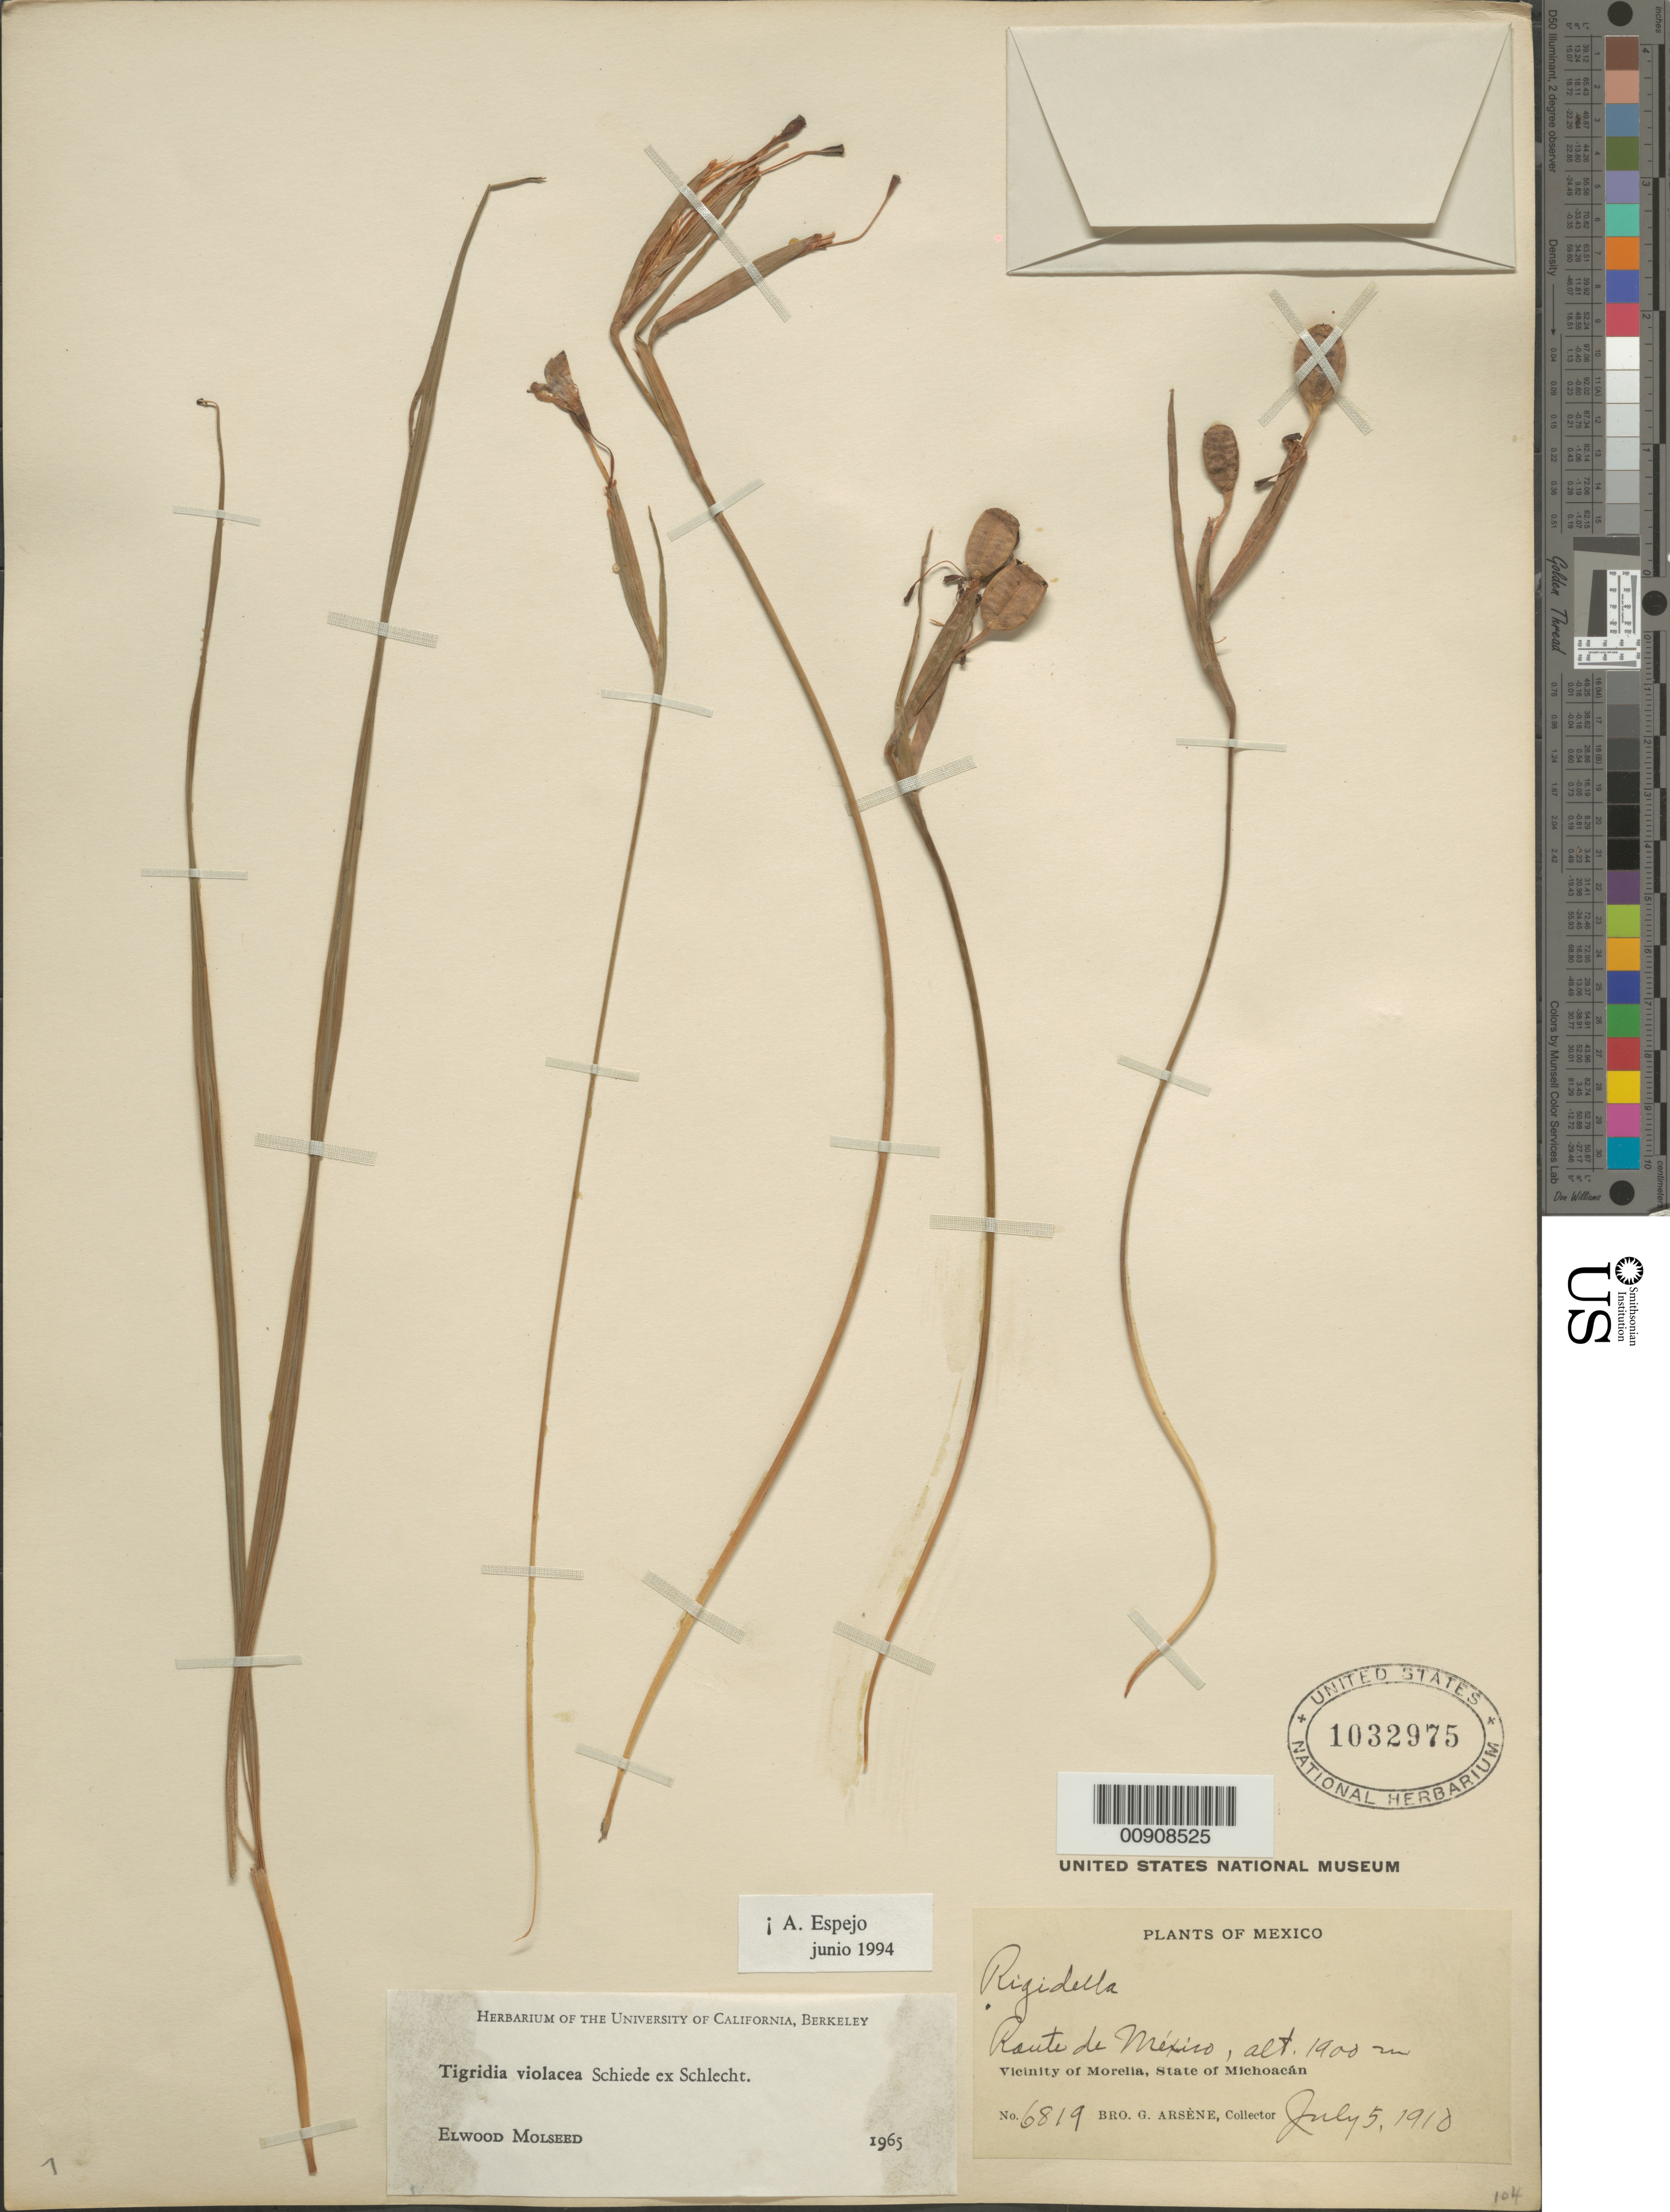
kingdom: Plantae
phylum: Tracheophyta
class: Liliopsida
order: Asparagales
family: Iridaceae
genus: Tigridia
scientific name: Tigridia violacea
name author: Schiede ex Schltdl.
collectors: Bro. G. Arsène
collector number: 6819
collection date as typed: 05 Jul 1910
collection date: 1910-07-05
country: Mexico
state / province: Michoacán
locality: Route de México. Vicinity of Morelia, State of Michoacán.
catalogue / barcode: US 1032975